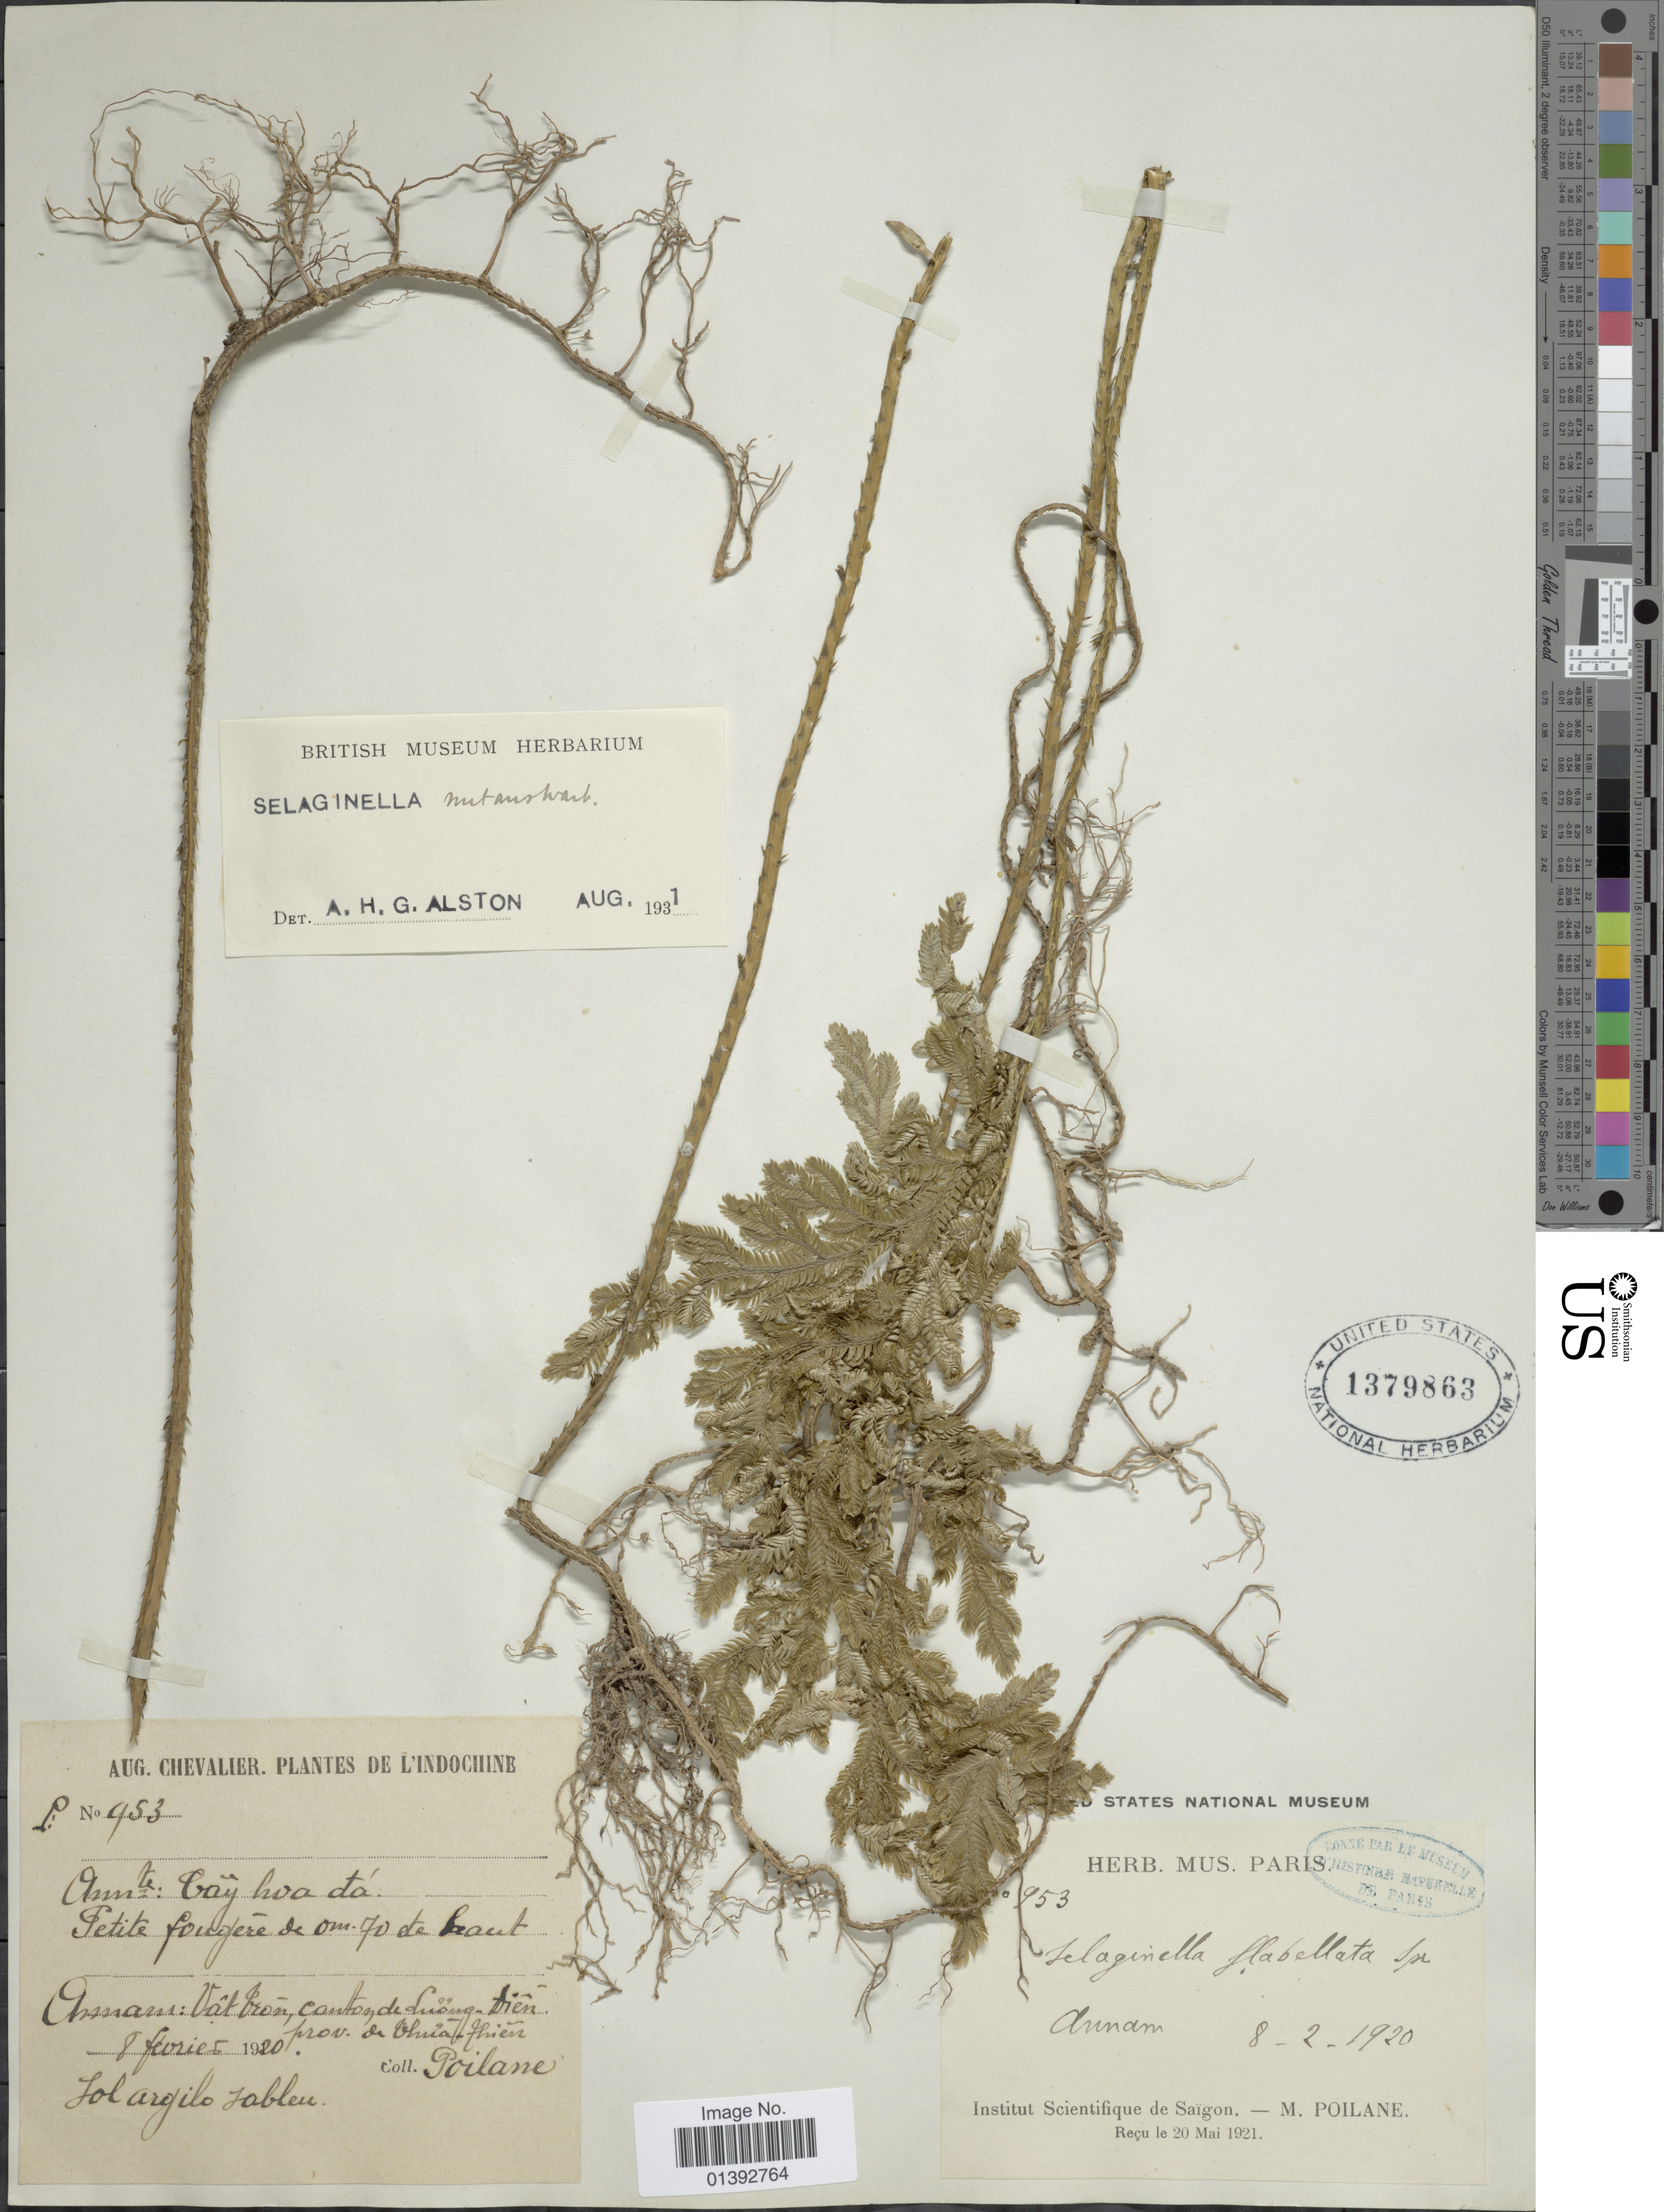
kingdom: Plantae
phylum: Tracheophyta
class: Lycopodiopsida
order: Selaginellales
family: Selaginellaceae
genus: Selaginella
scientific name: Selaginella frondosa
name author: Warb.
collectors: M. Poilane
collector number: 953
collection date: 1920-02-08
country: Vietnam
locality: Annam, vat bron, canto de Luang, dien, prov. de Ohia thien [interpreted]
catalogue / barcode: US 1379863